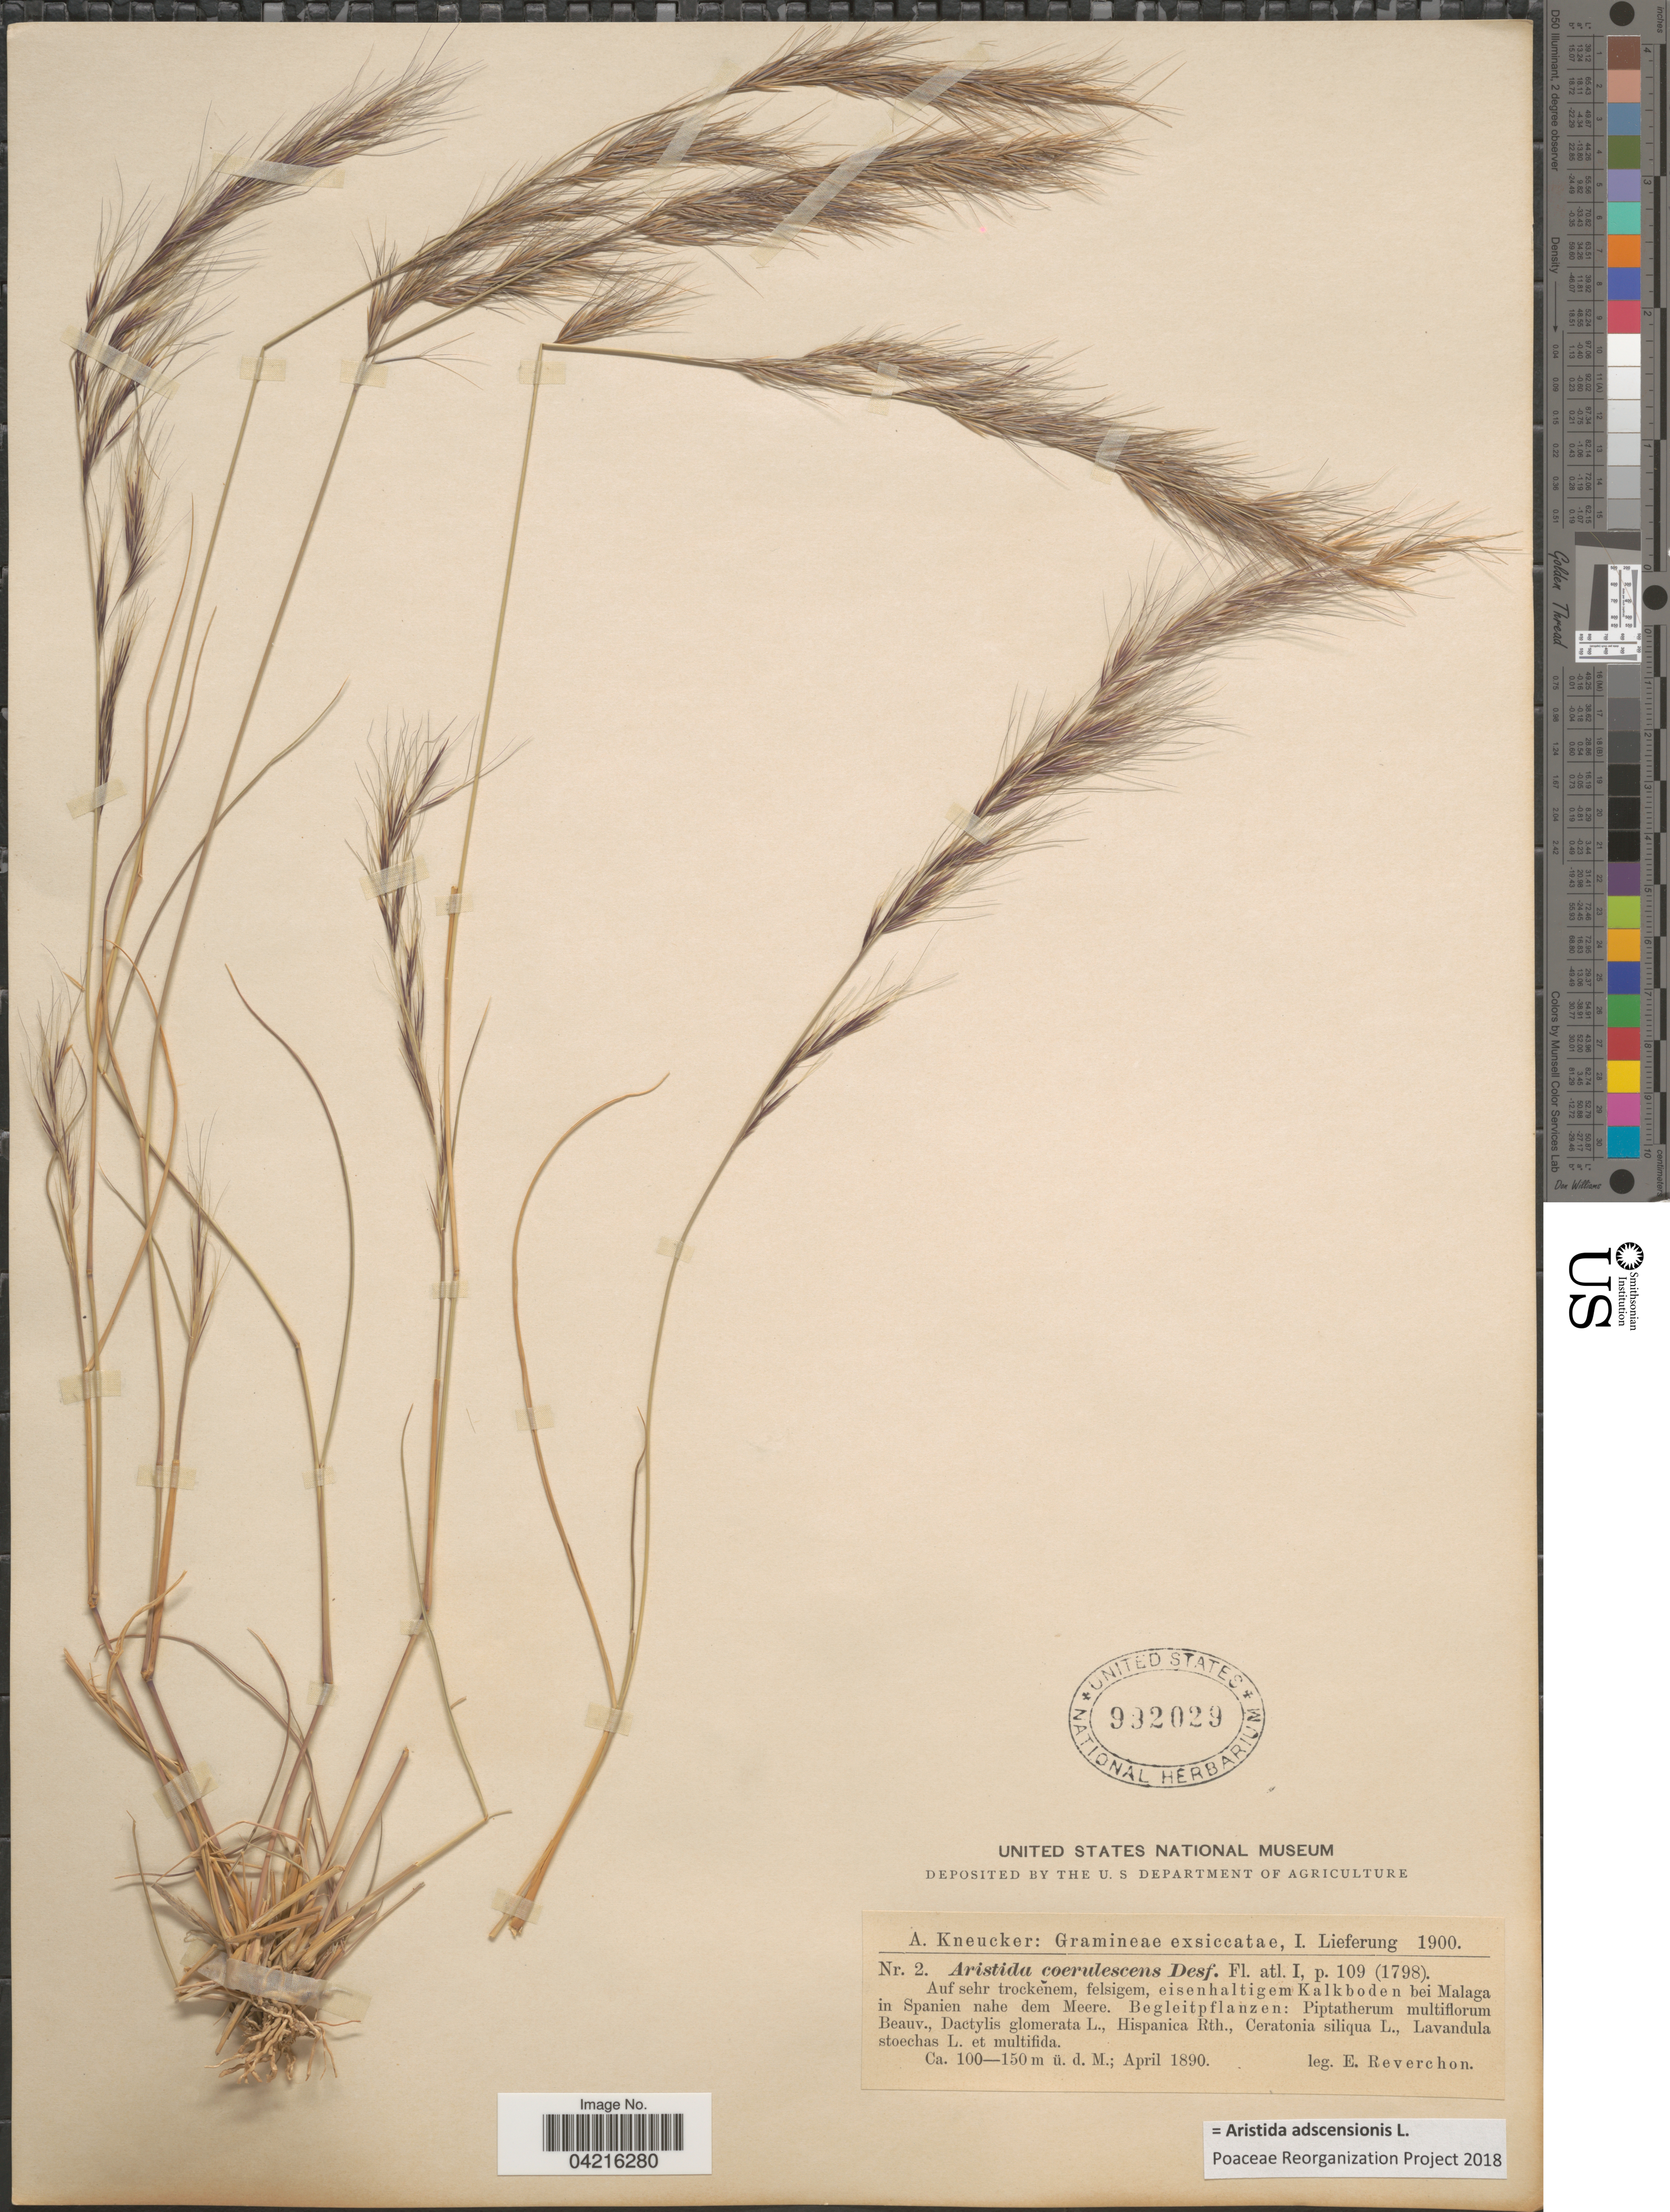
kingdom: Plantae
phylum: Tracheophyta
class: Liliopsida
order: Poales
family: Poaceae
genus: Aristida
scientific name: Aristida adscensionis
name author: L.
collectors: E. Reverchon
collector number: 2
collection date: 1890-04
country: Spain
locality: Auf sehr trockenem, felsigem, eisenhaltigem Kalkboden bei Malaga in Spanien nahe dem Meere.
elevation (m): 100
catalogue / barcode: US 992029